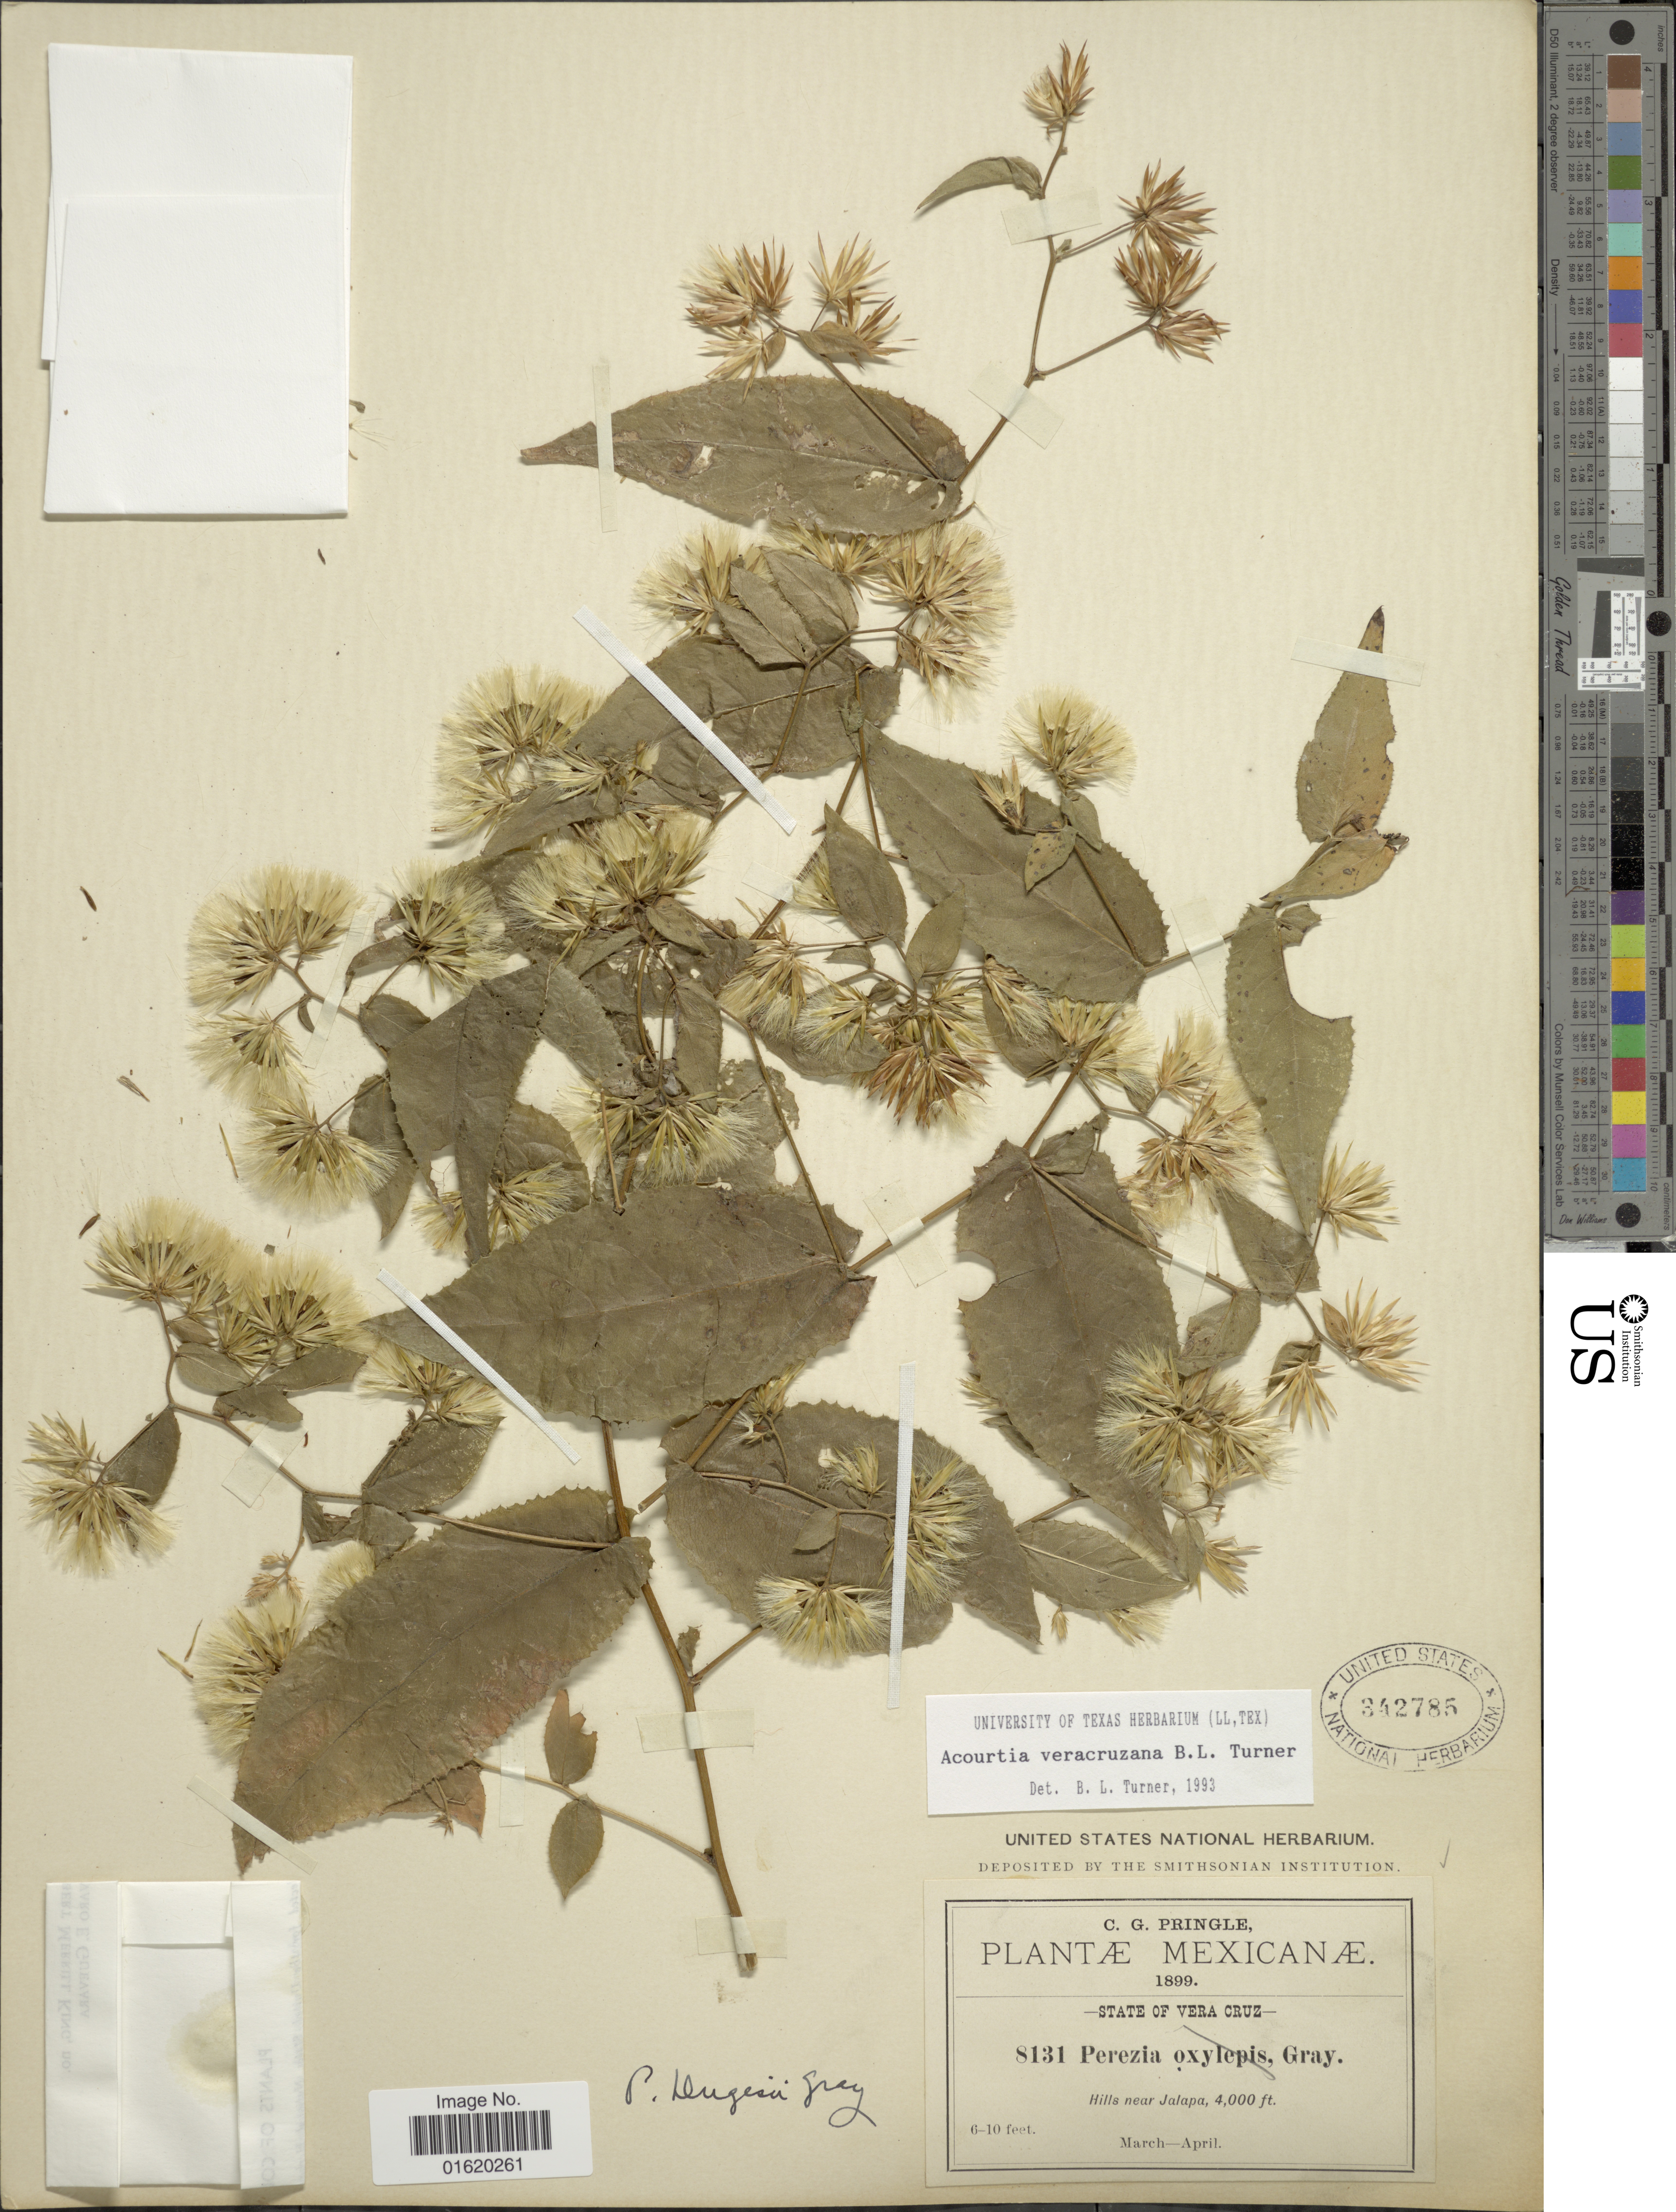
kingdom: Plantae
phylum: Tracheophyta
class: Magnoliopsida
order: Asterales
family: Asteraceae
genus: Acourtia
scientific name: Acourtia dugesii var. veracruzana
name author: (B.L. Turner) Villarreal & A.E. Estrada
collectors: C. G. Pringle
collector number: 8131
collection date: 1899-03/1899-04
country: Mexico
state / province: Veracruz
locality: Hills near Jalapa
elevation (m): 1219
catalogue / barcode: US 342785